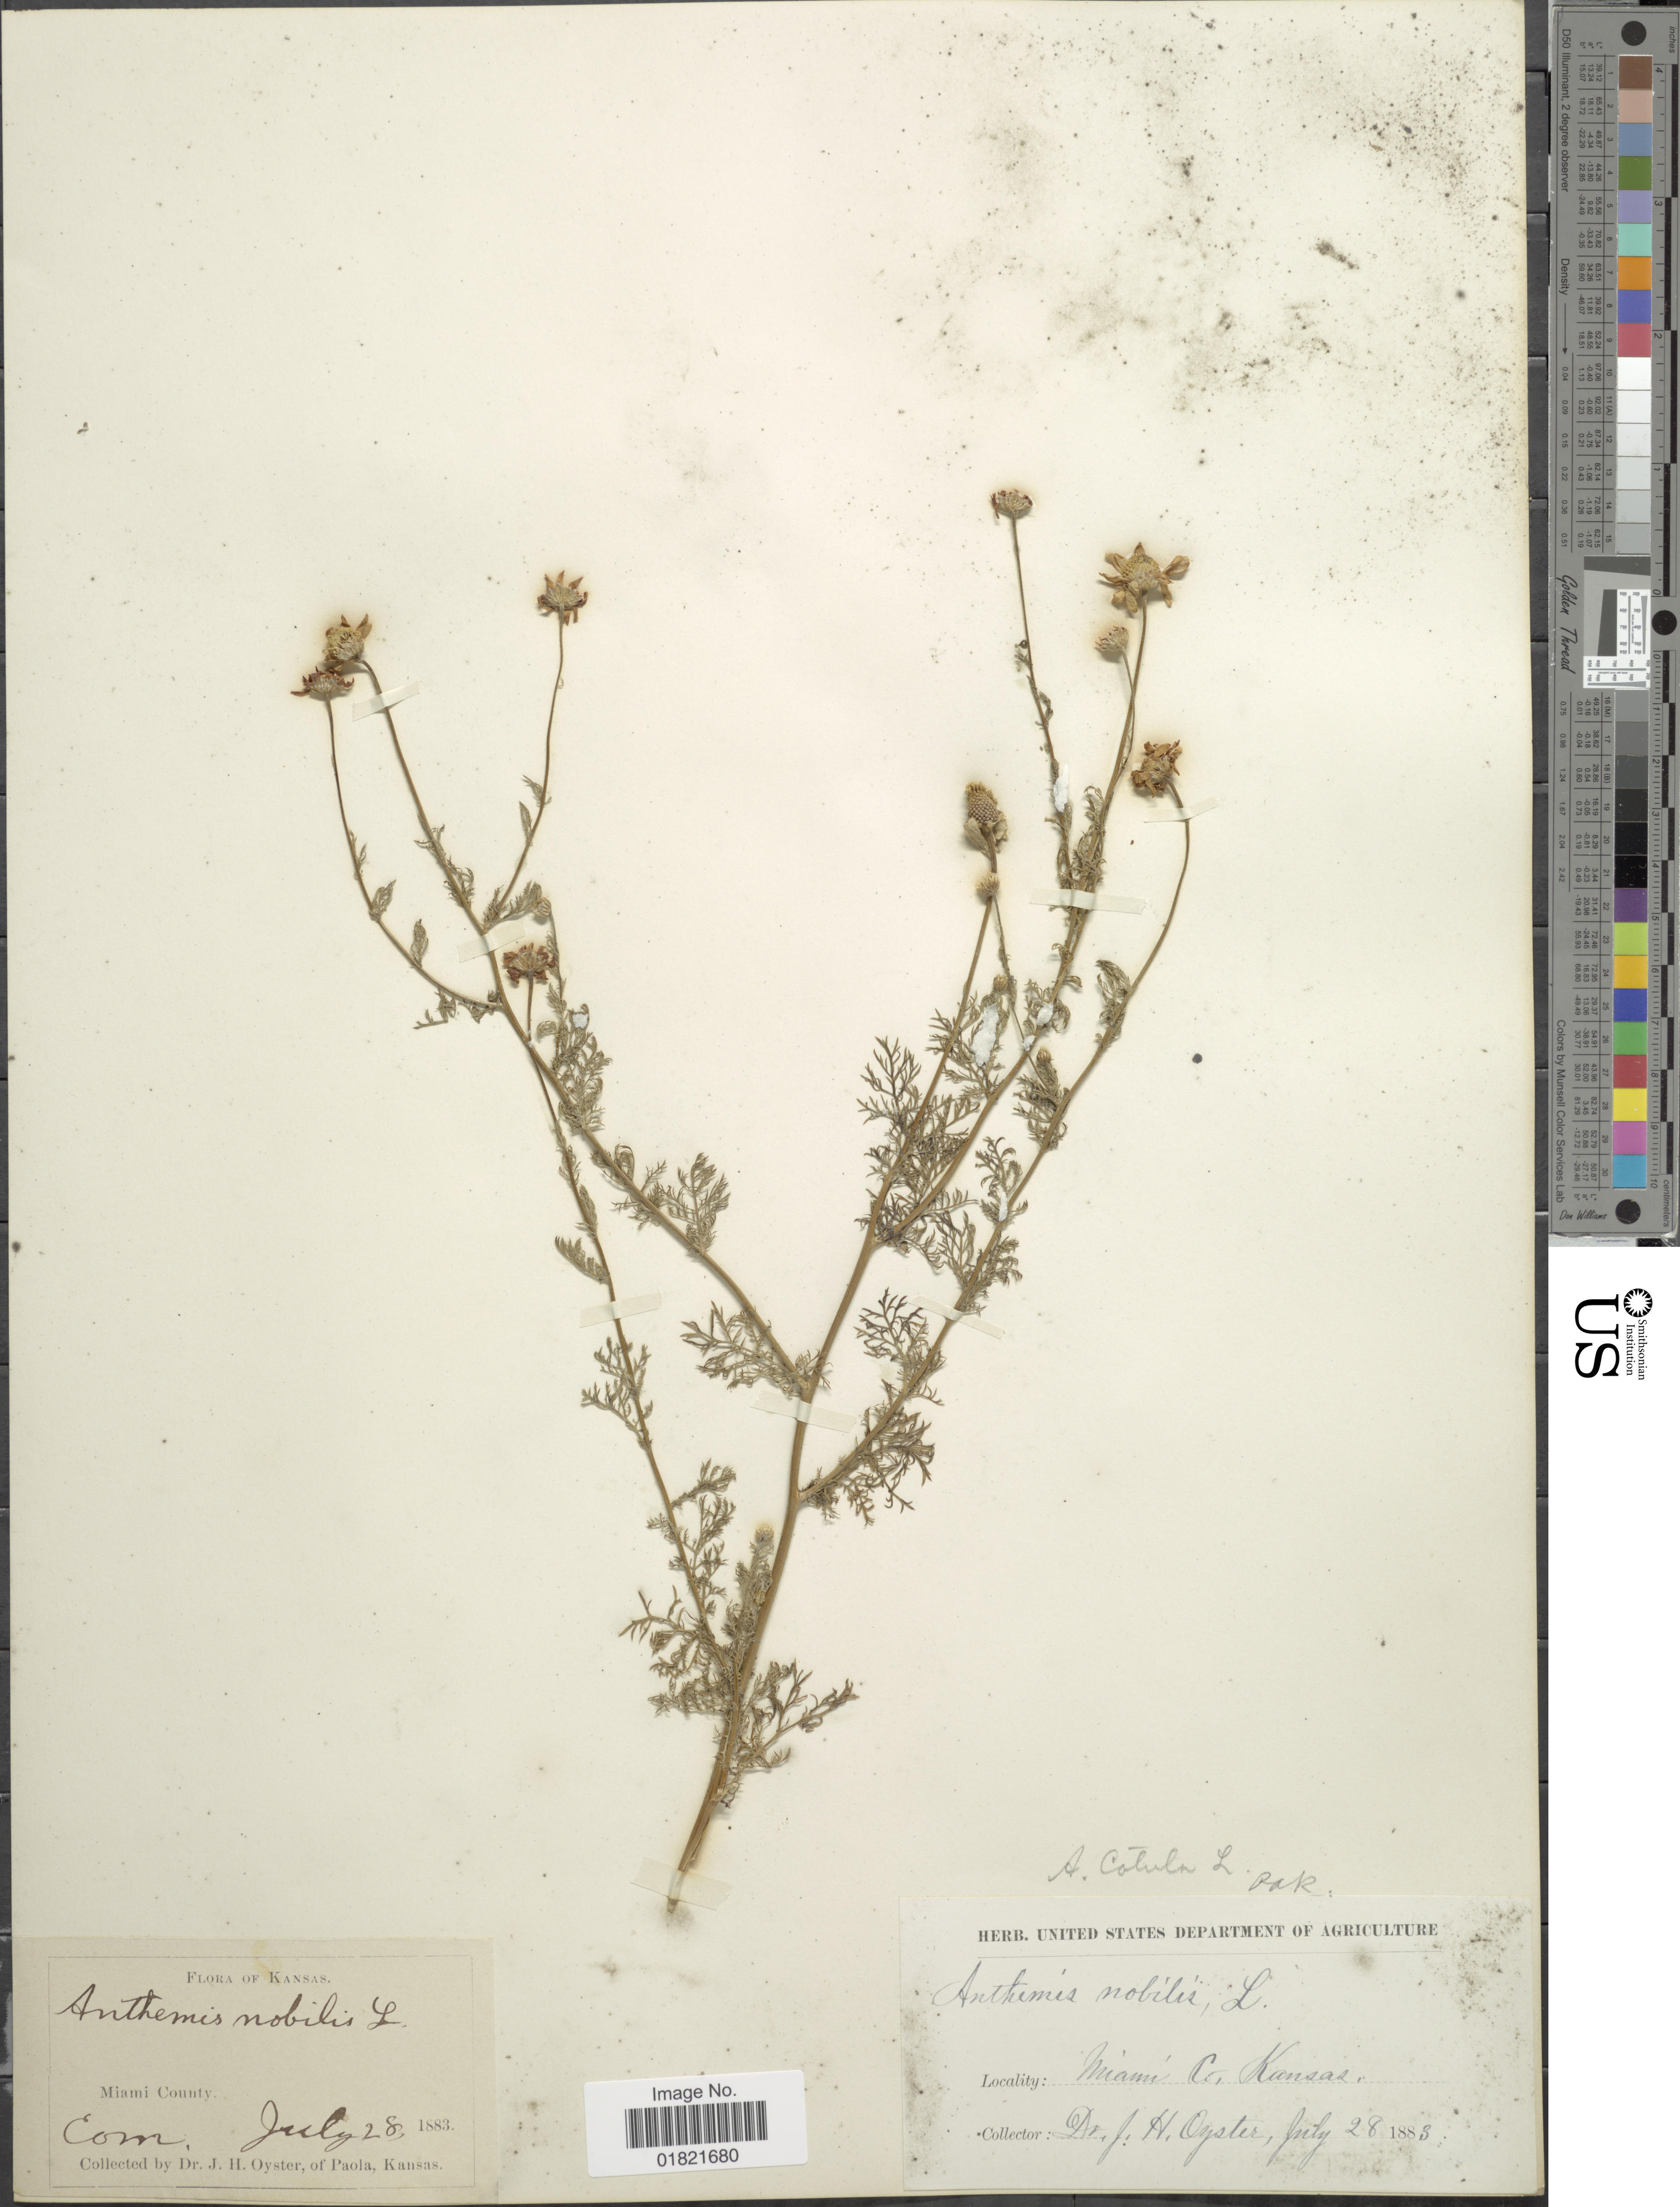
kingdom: Plantae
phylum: Tracheophyta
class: Magnoliopsida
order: Asterales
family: Asteraceae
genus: Anthemis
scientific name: Anthemis cotula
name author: L.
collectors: J. H. Oyster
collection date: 1883-07-28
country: United States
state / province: Kansas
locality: Miami County